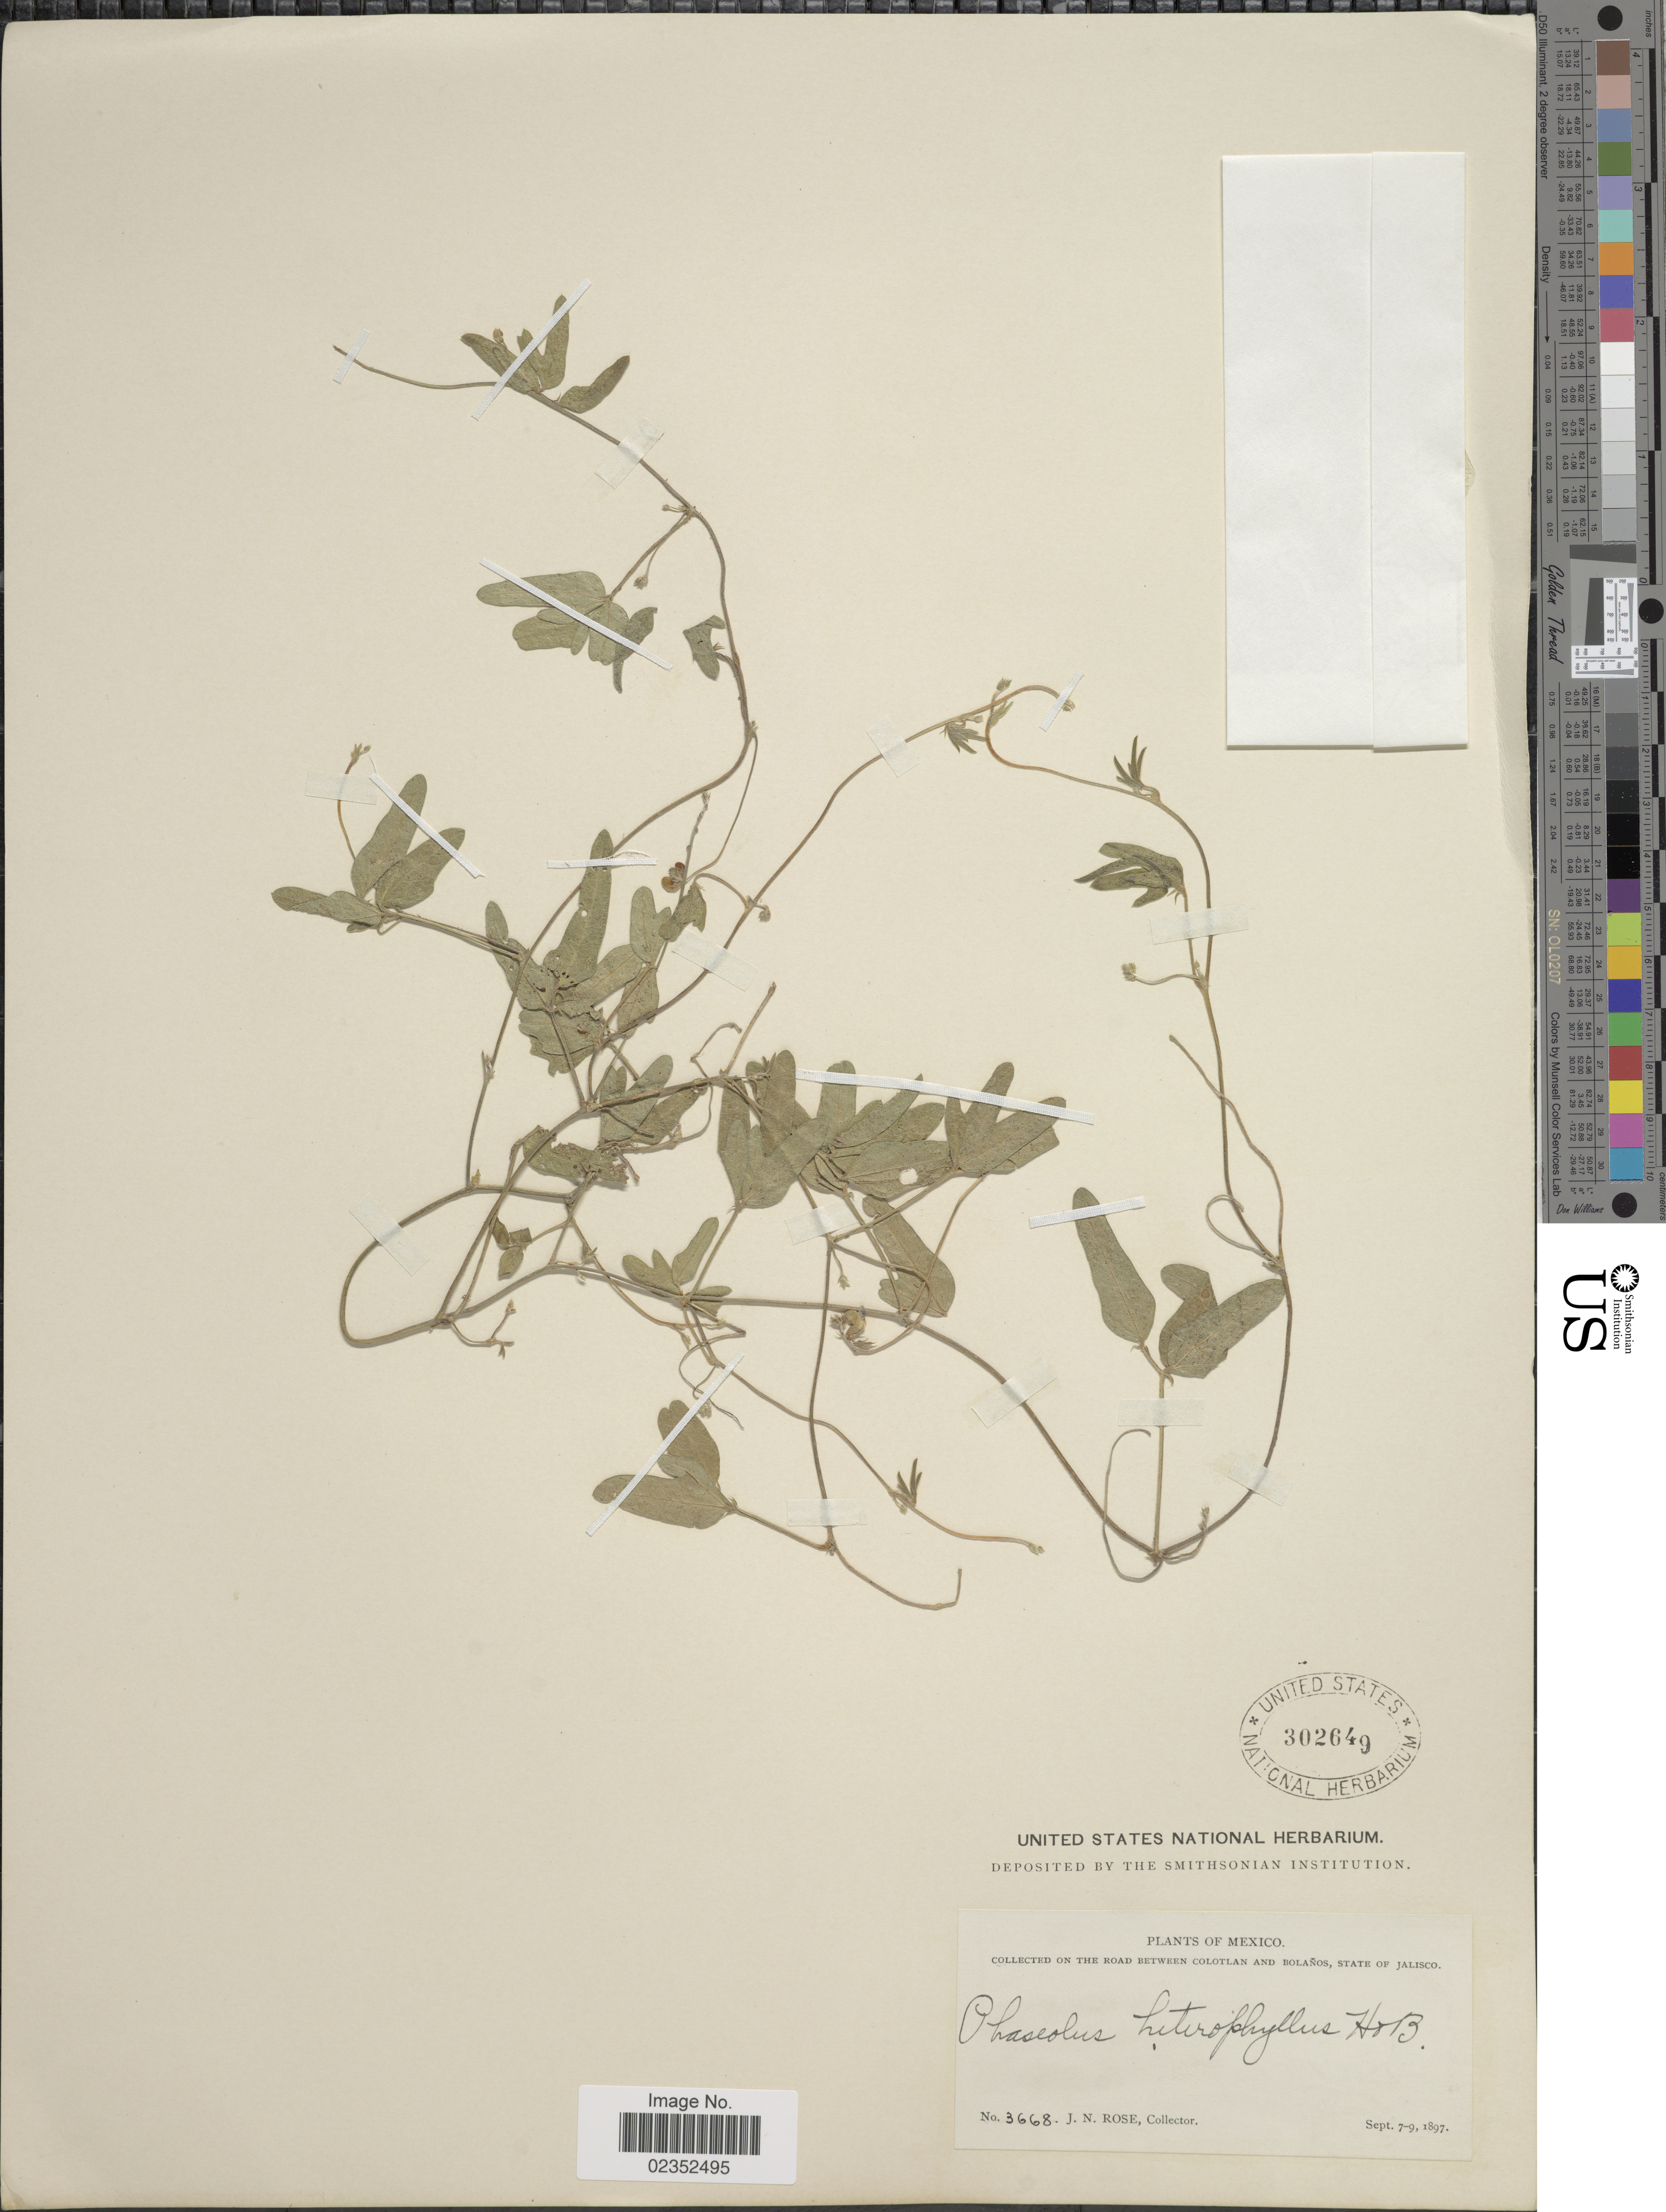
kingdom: Plantae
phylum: Tracheophyta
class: Magnoliopsida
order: Fabales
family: Fabaceae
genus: Macroptilium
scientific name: Macroptilium gibbosifolium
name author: (Ortega) A. Delgado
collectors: J. N. Rose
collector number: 3668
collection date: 1897-09-07/1897-09-09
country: Mexico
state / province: Jalisco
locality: On the road between Colotlan and Bolanos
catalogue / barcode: US 302649